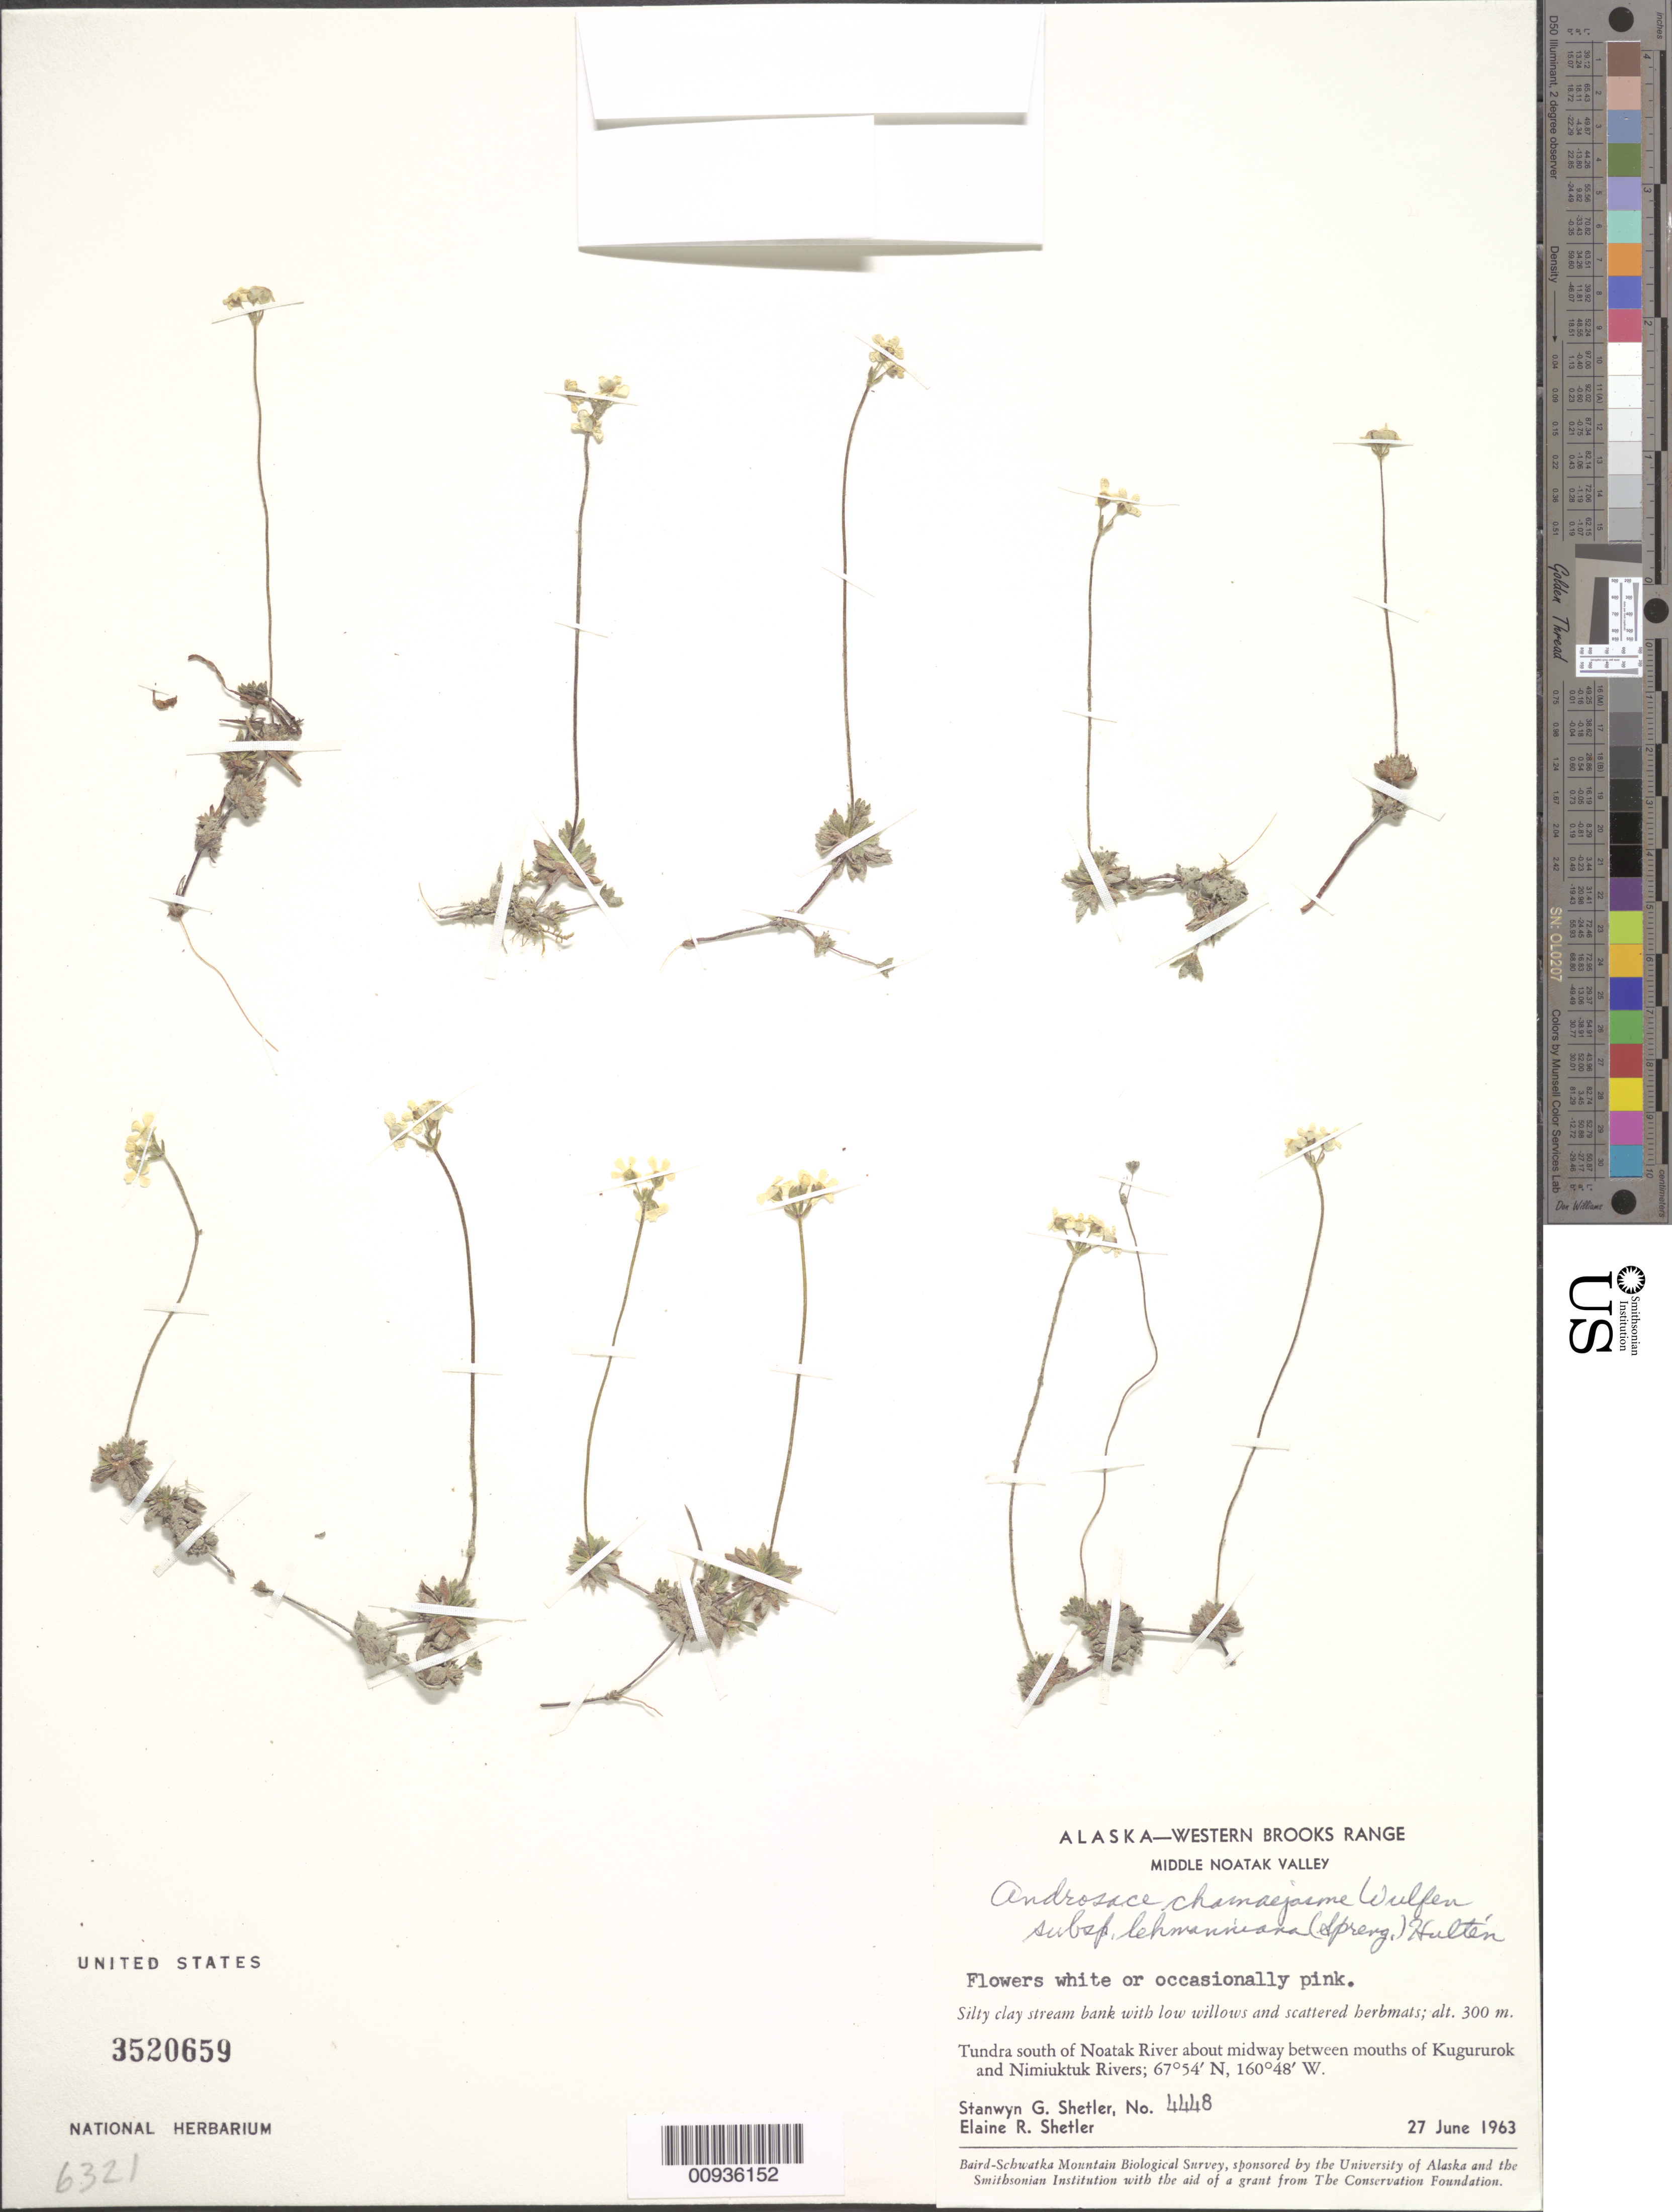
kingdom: Plantae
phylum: Tracheophyta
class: Magnoliopsida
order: Ericales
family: Primulaceae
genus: Androsace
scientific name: Androsace chamaejasme subsp. lehmanniana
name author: (Spreng.) Hultén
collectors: S. Shetler & E. R. Shetler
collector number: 4448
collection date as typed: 27 Jun 1963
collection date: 1963-06-27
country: United States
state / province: Alaska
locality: S of Noatak River about midway between mouths of Kugururok and Nimiuktuk Rivers. Western Brooks Range, Middle Noatak Valley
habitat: Tundra. Silty clay stream bank with low willows and scattered herbmats.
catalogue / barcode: US 3520659